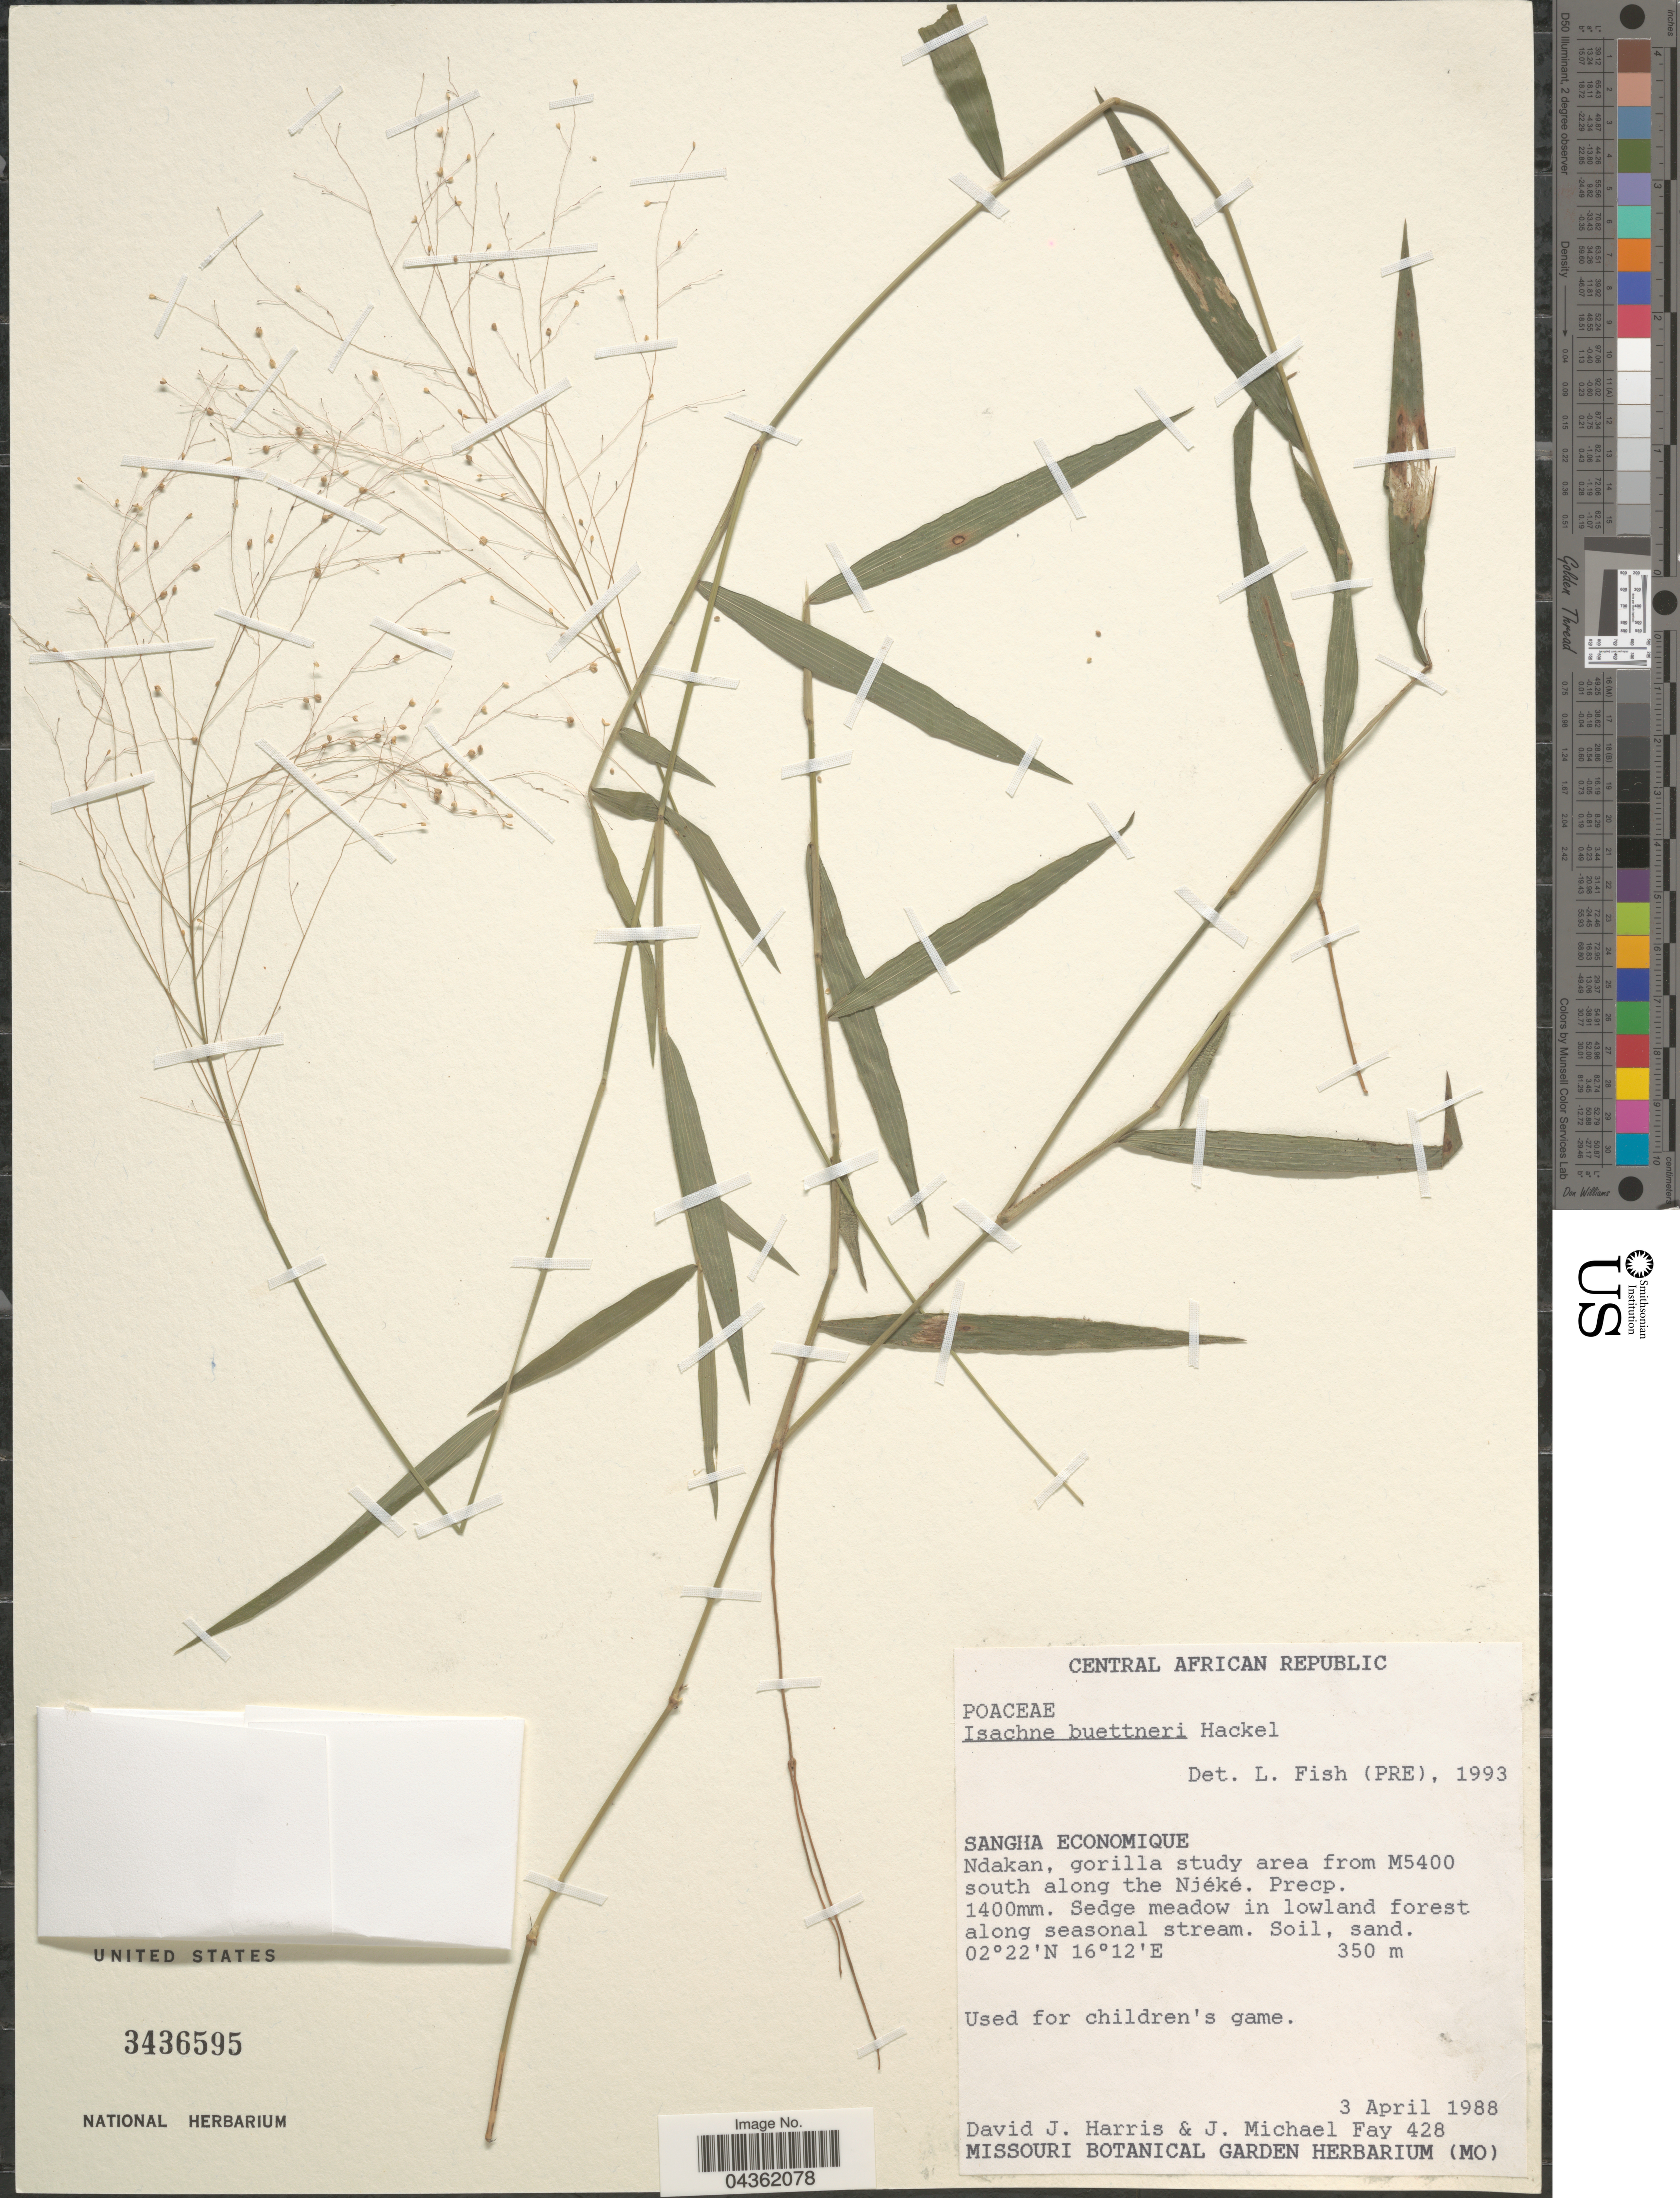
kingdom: Plantae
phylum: Tracheophyta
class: Liliopsida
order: Poales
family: Poaceae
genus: Isachne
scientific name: Isachne albens var. buettneri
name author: (Veldkamp & Buettm.) Veldkamp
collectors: D. J. Harris & J. M. Fay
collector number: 428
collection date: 1988-04-03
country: Central African Republic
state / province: Sangha-Mbaere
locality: Sangha Economique. Ndakan, gorilla study area from M5400 south along the Njéké.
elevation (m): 350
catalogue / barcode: US 3436595